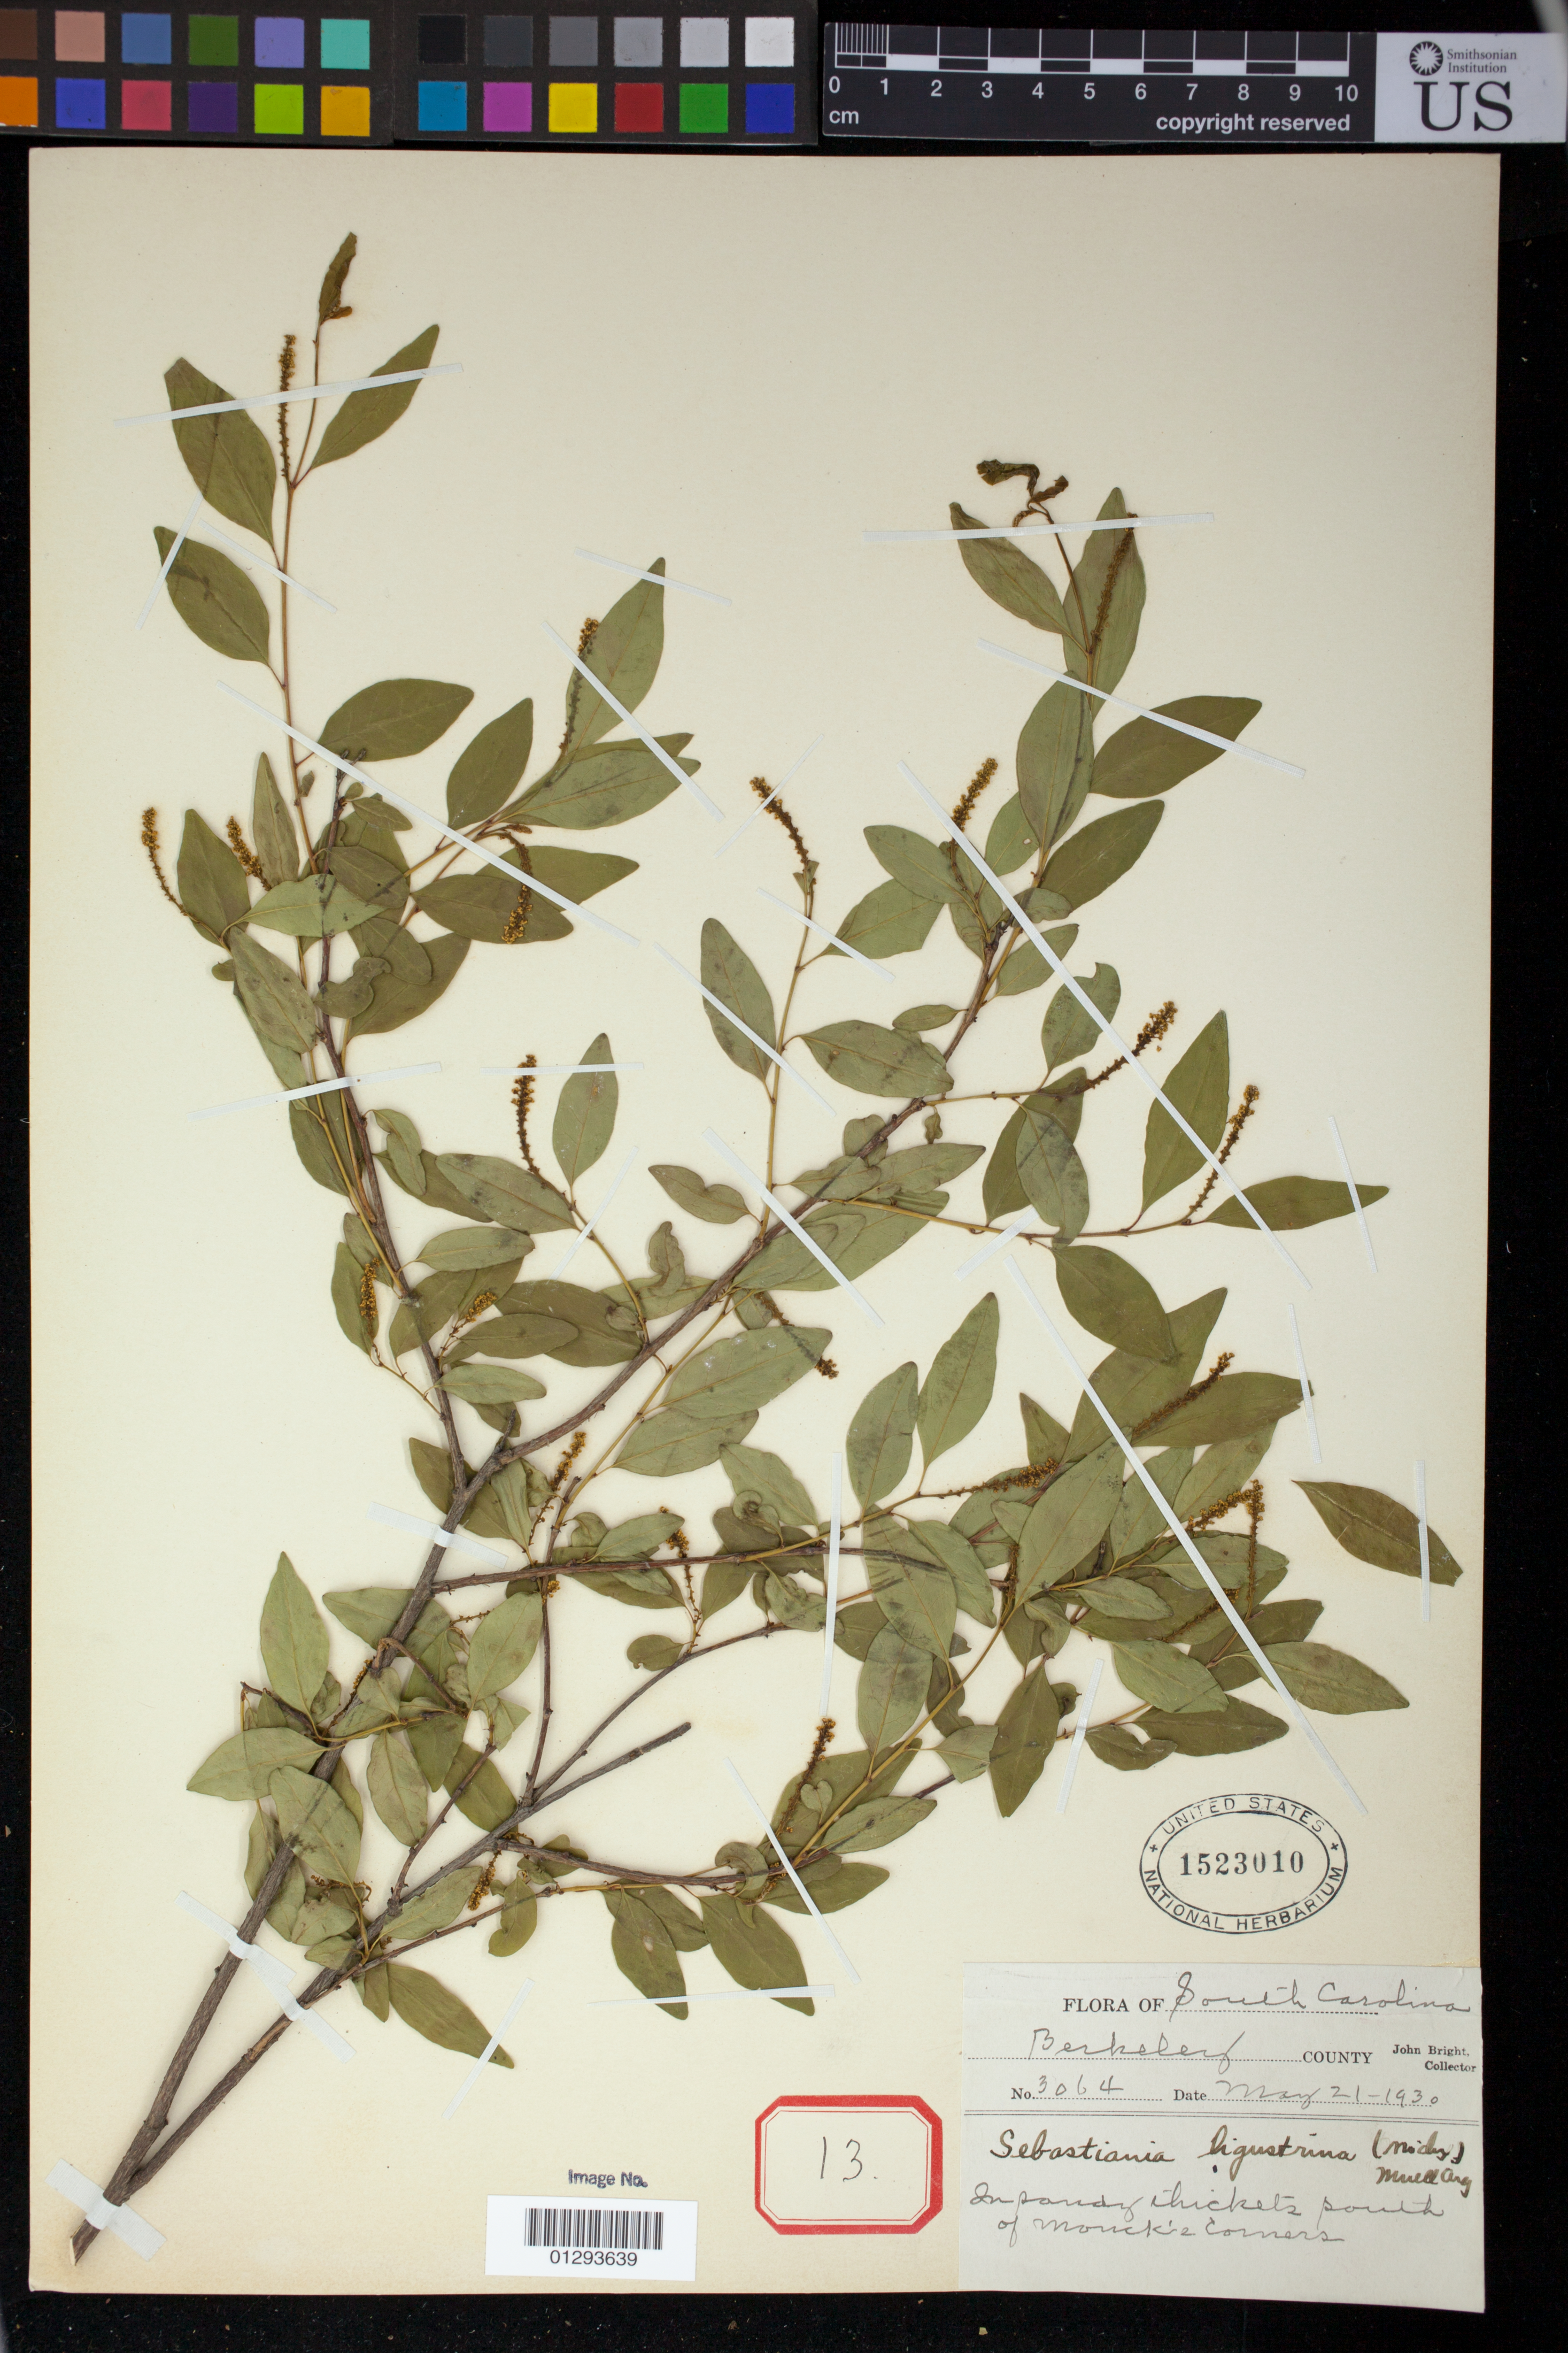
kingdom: Plantae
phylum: Tracheophyta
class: Magnoliopsida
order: Malpighiales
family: Euphorbiaceae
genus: Sebastiania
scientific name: Sebastiania fruticosa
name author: (Bartram) Fernald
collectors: J. Bright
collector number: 3064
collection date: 1930-05-21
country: United States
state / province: South Carolina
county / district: Berkeley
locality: south of Monck's Corners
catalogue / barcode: US 1523010